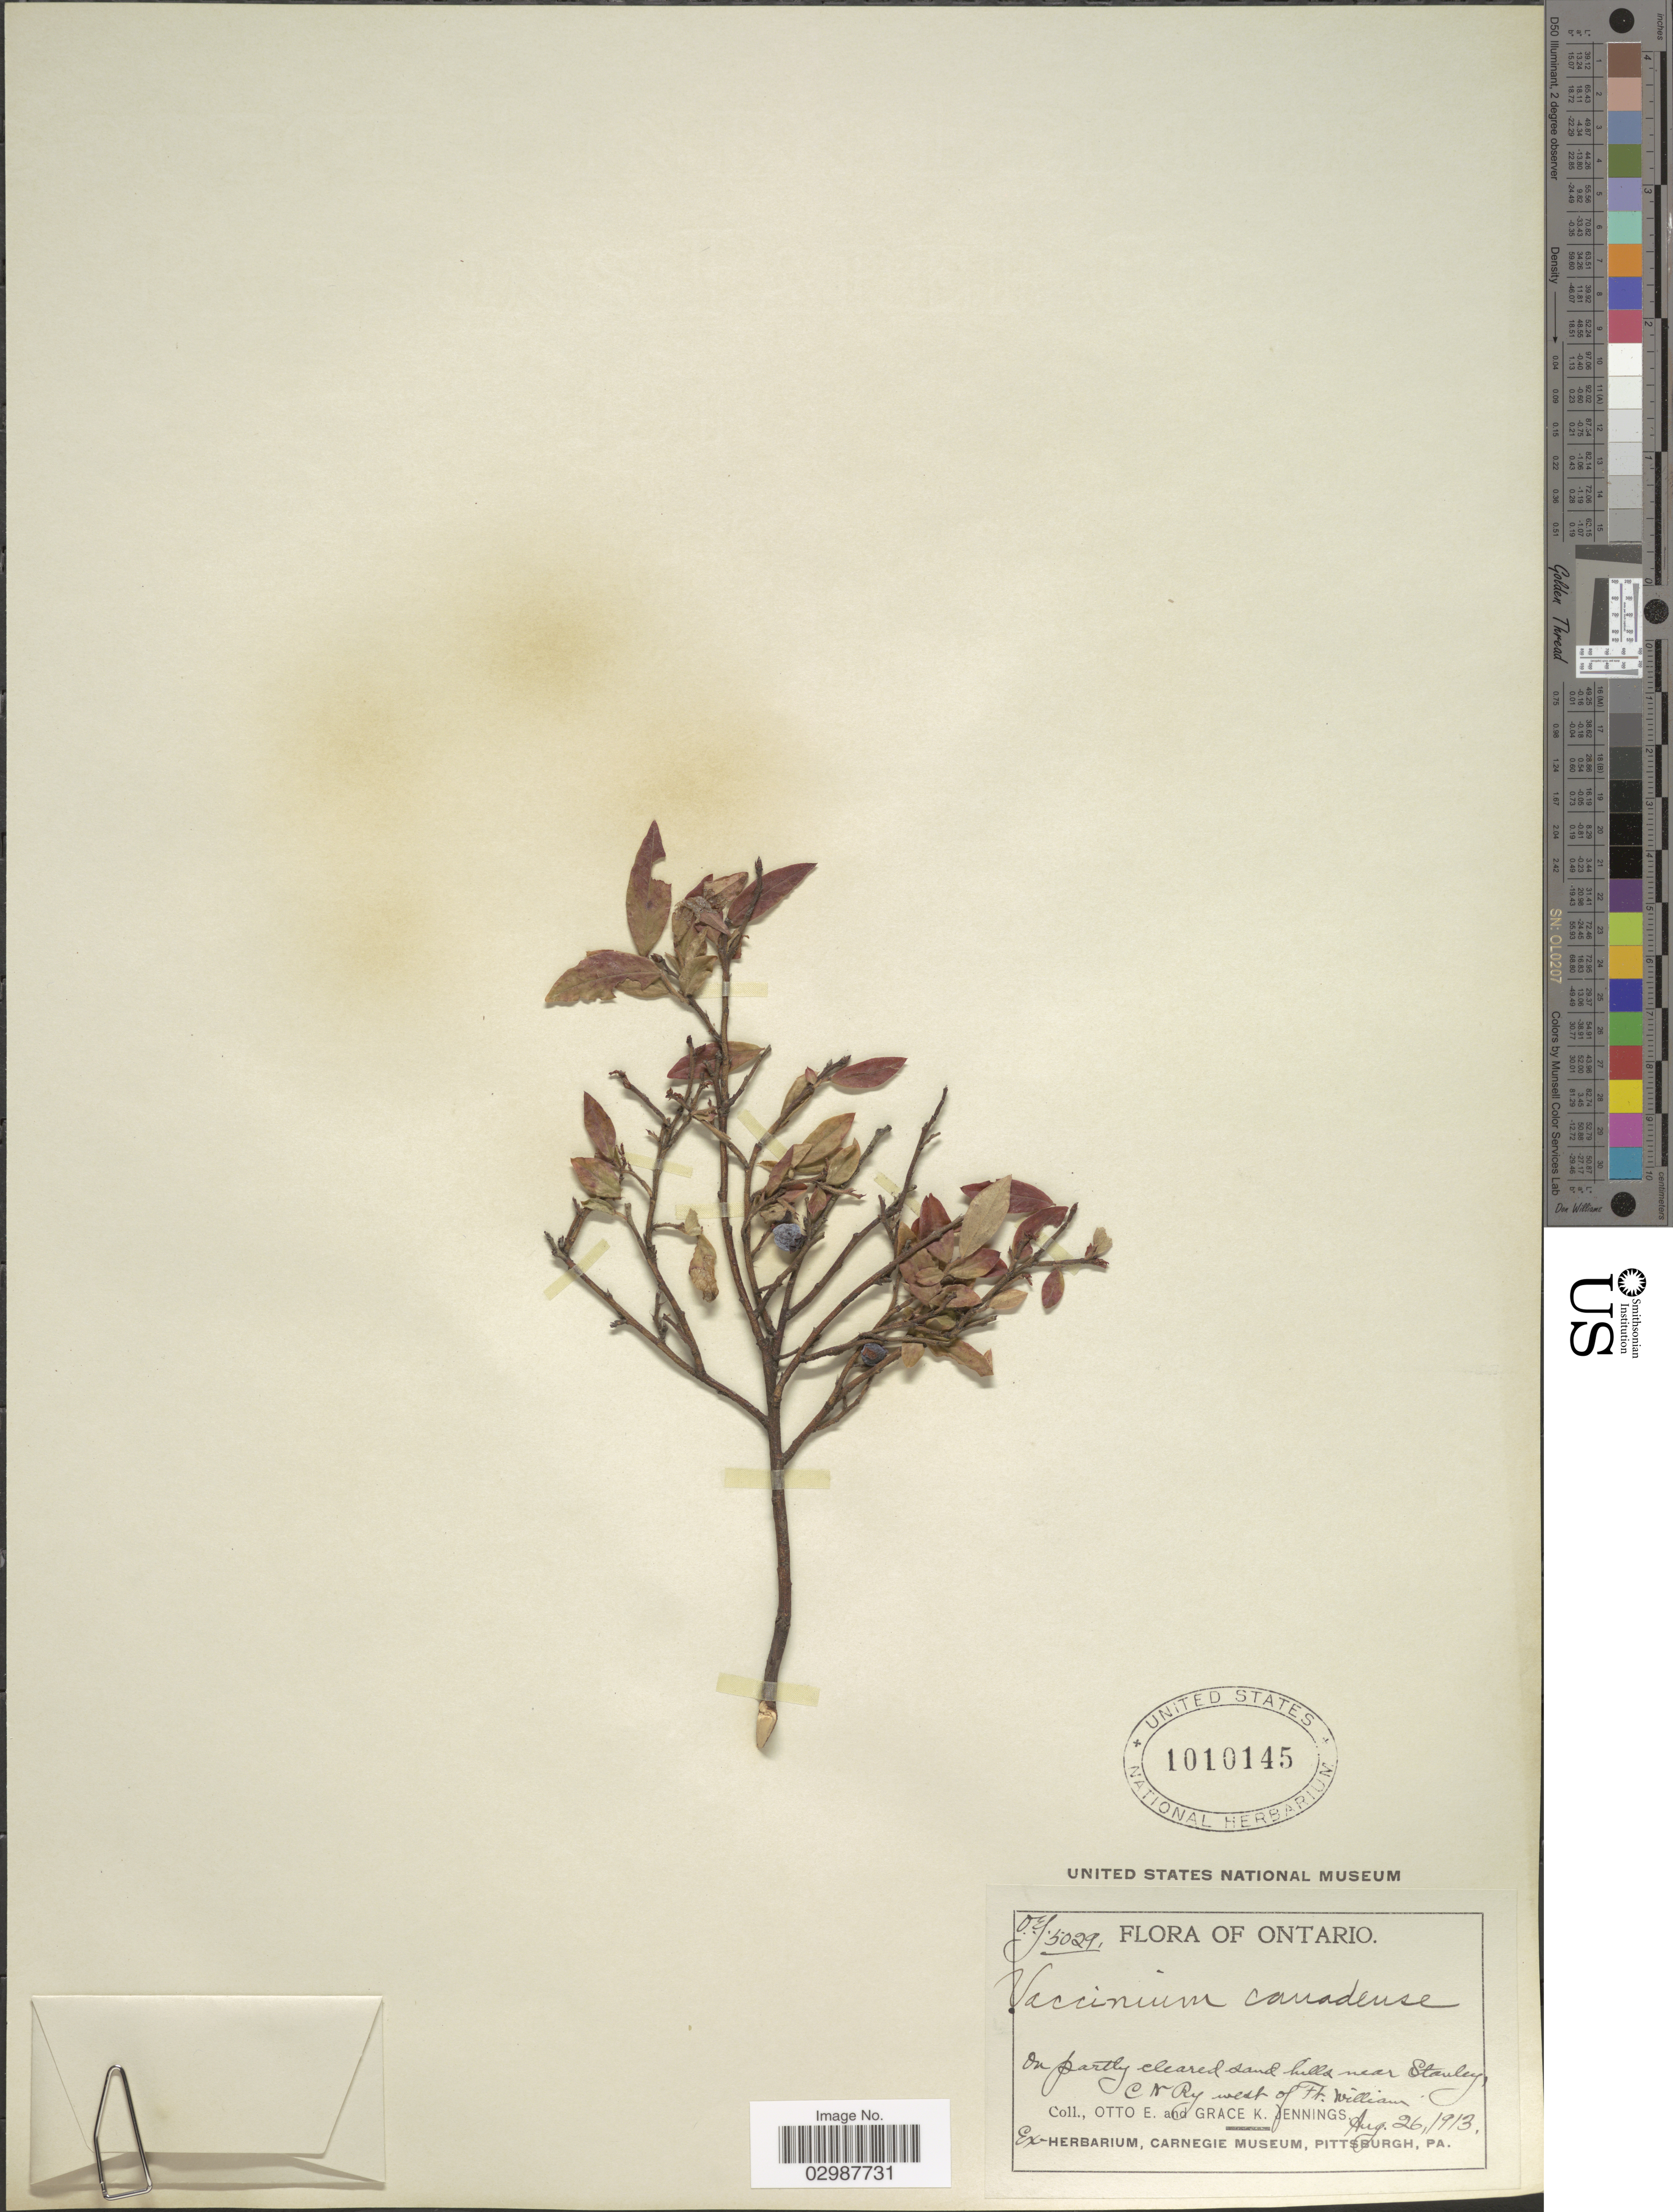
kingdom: Plantae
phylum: Tracheophyta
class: Magnoliopsida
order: Ericales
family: Ericaceae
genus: Vaccinium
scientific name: Vaccinium canadense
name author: Kalm ex Richardson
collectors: O. E. Jennings & G. K. Jennings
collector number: O.E.J.5029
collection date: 1913-08-26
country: Canada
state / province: Ontario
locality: Near Stanley, C N Ry west of Ft. William.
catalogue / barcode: US 1010145